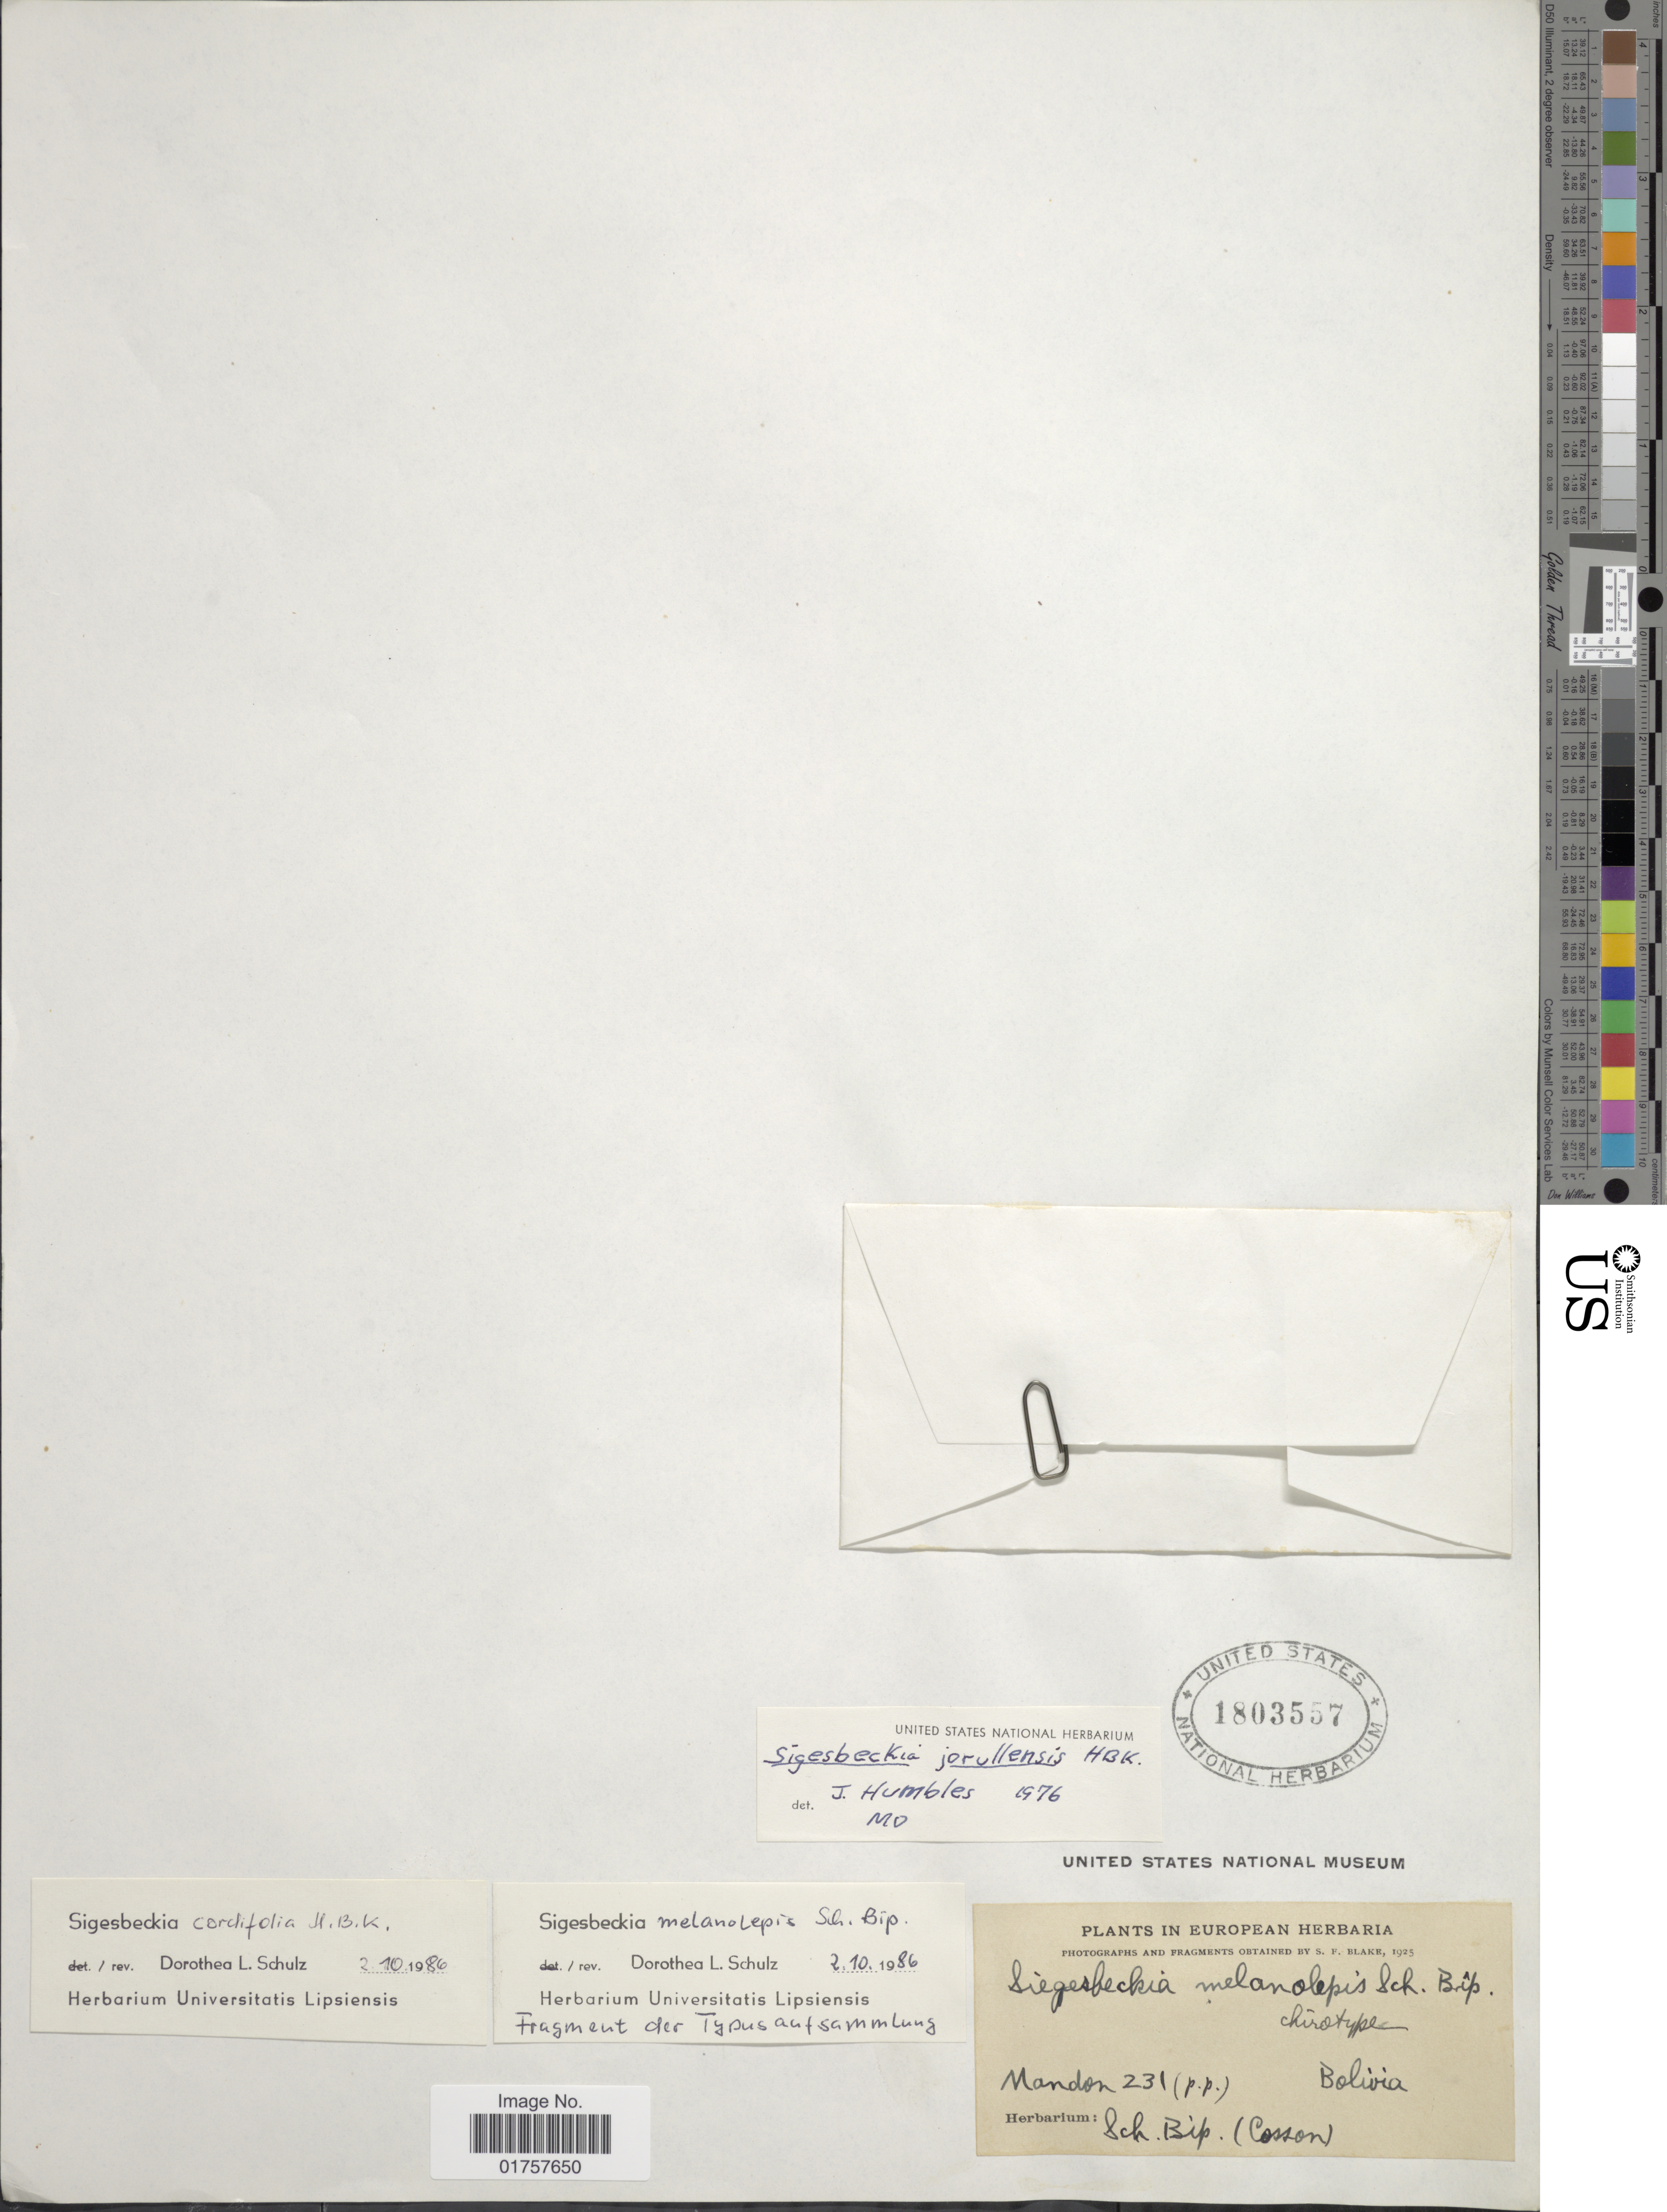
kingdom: Plantae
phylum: Tracheophyta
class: Magnoliopsida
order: Asterales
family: Asteraceae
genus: Sigesbeckia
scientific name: Sigesbeckia cordifolia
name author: Kunth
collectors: Mandon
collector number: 231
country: Bolivia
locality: Europian Herbaria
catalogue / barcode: US 1803557